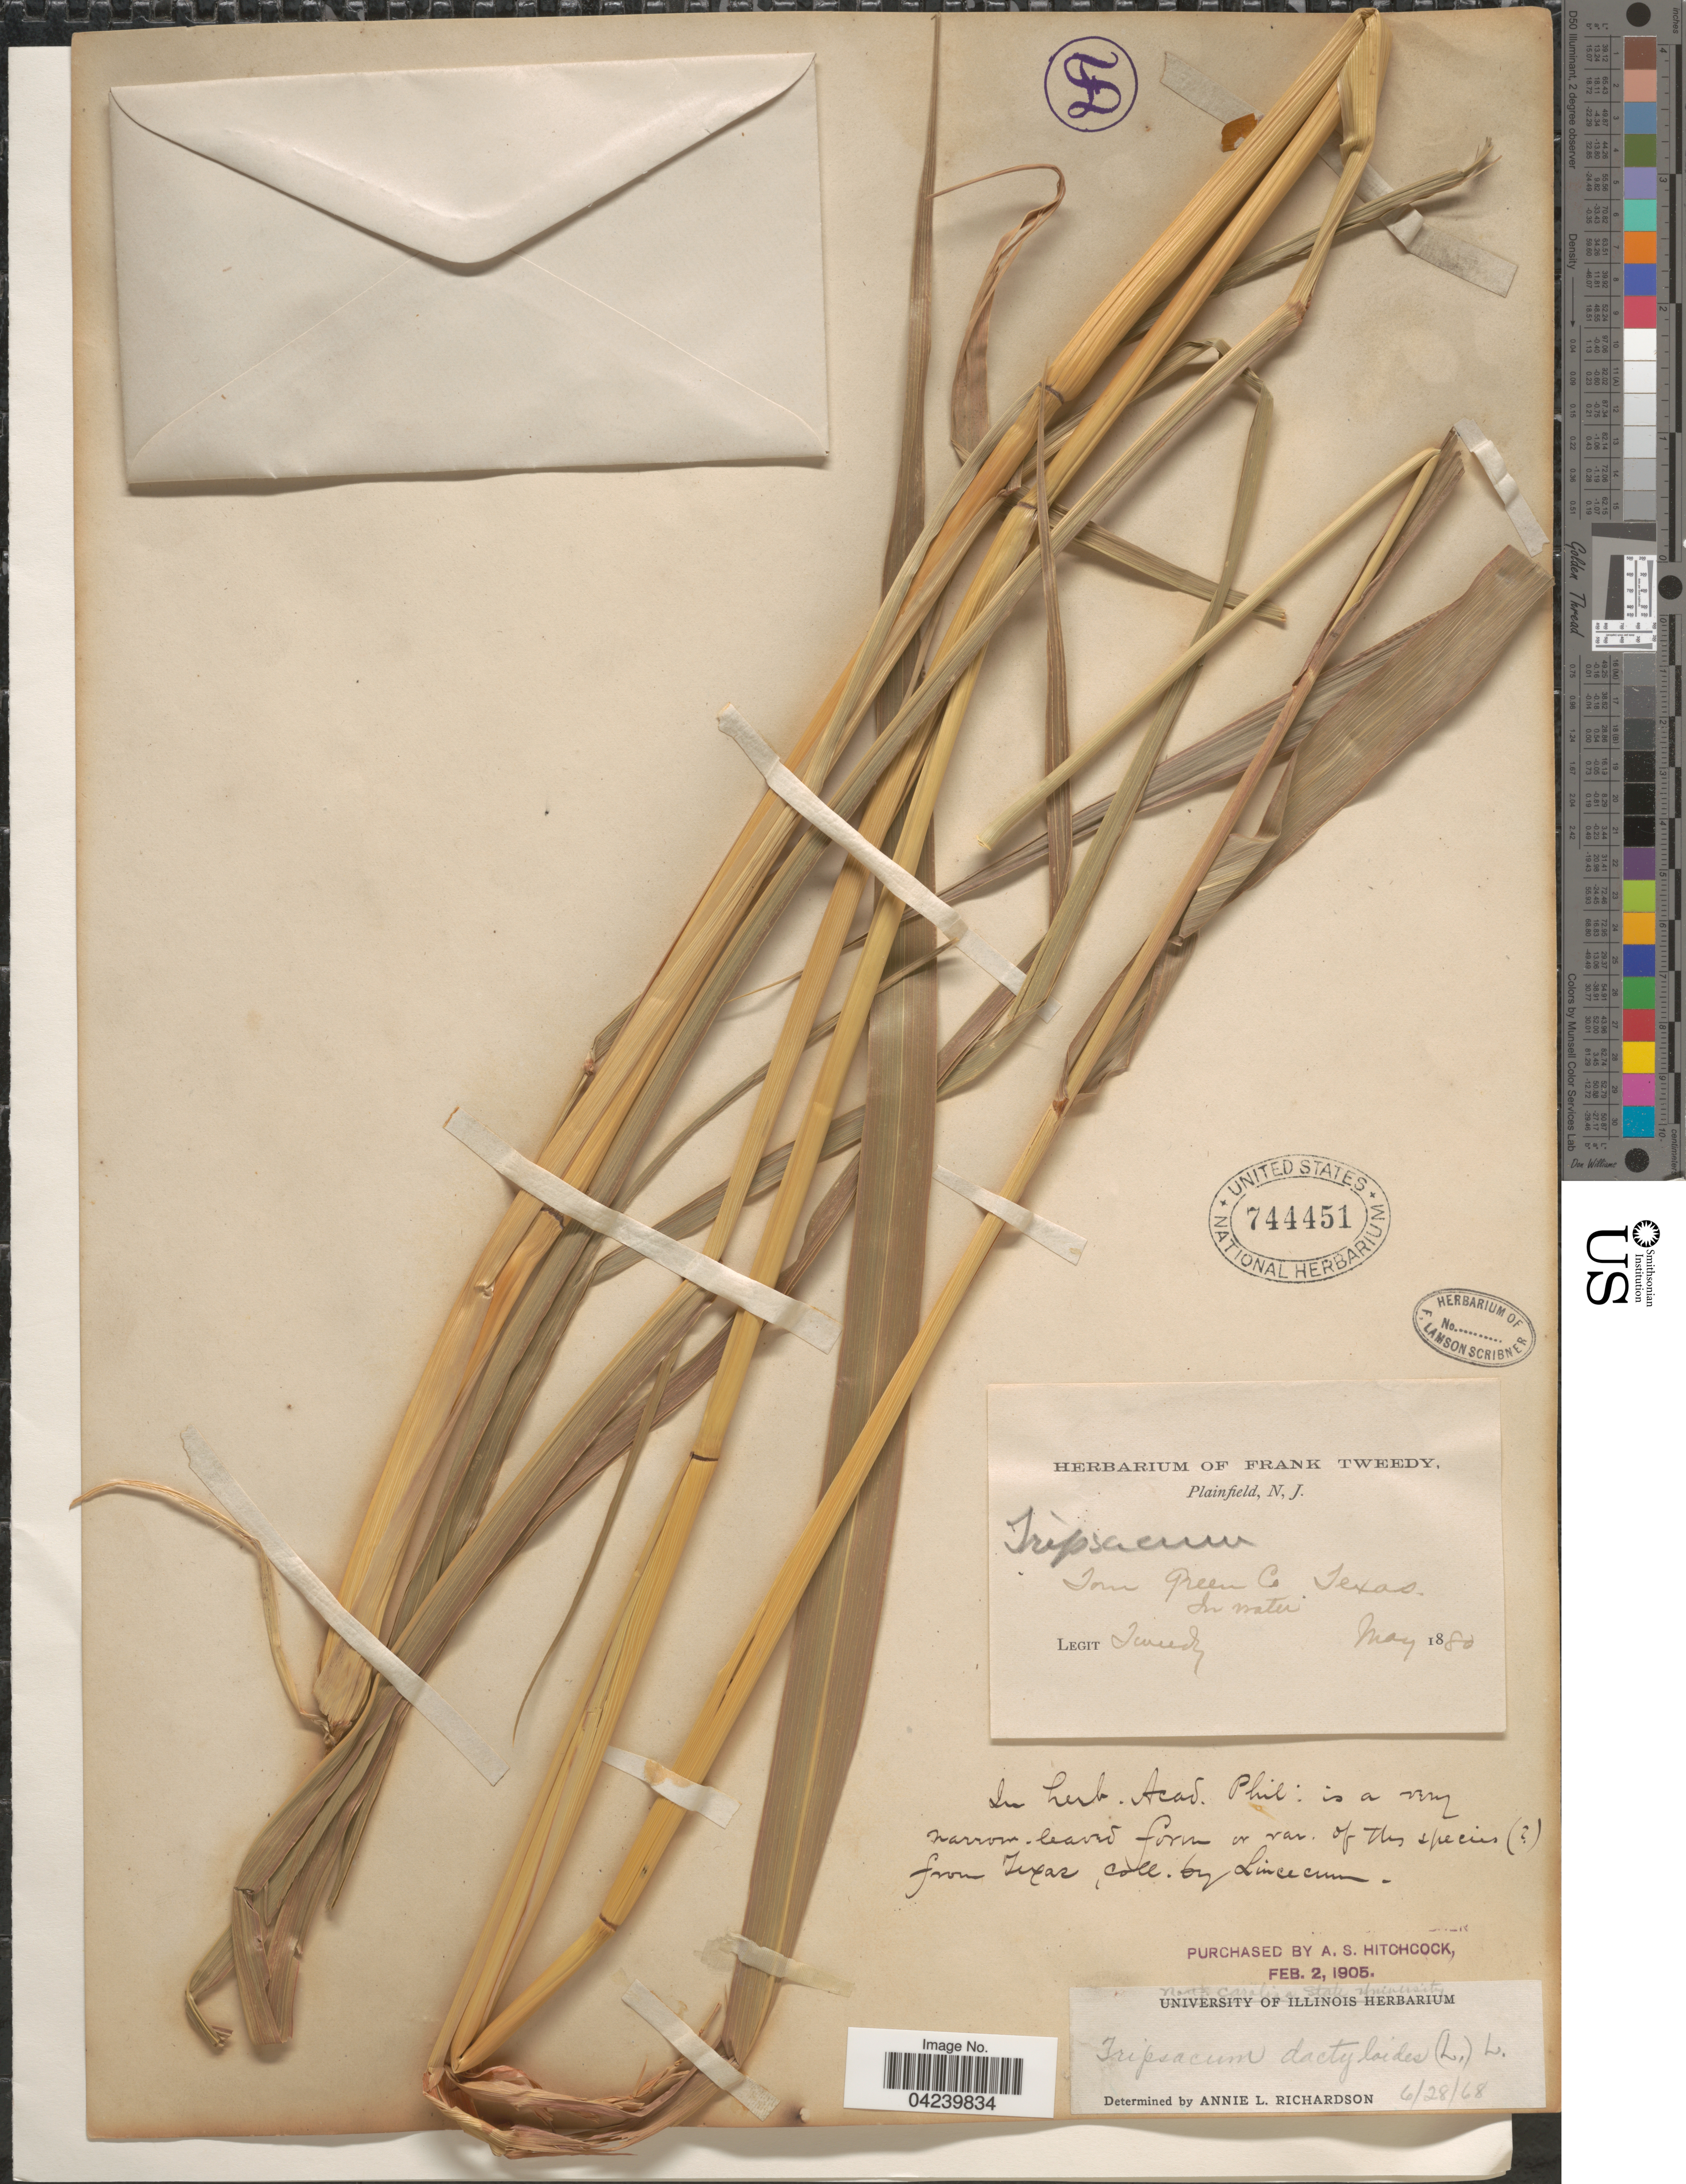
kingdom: Plantae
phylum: Tracheophyta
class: Liliopsida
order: Poales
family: Poaceae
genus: Tripsacum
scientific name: Tripsacum dactyloides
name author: (L.) L.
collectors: Tweedy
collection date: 1880-05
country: United States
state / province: Texas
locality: Tom Green Co.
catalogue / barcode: US 744451